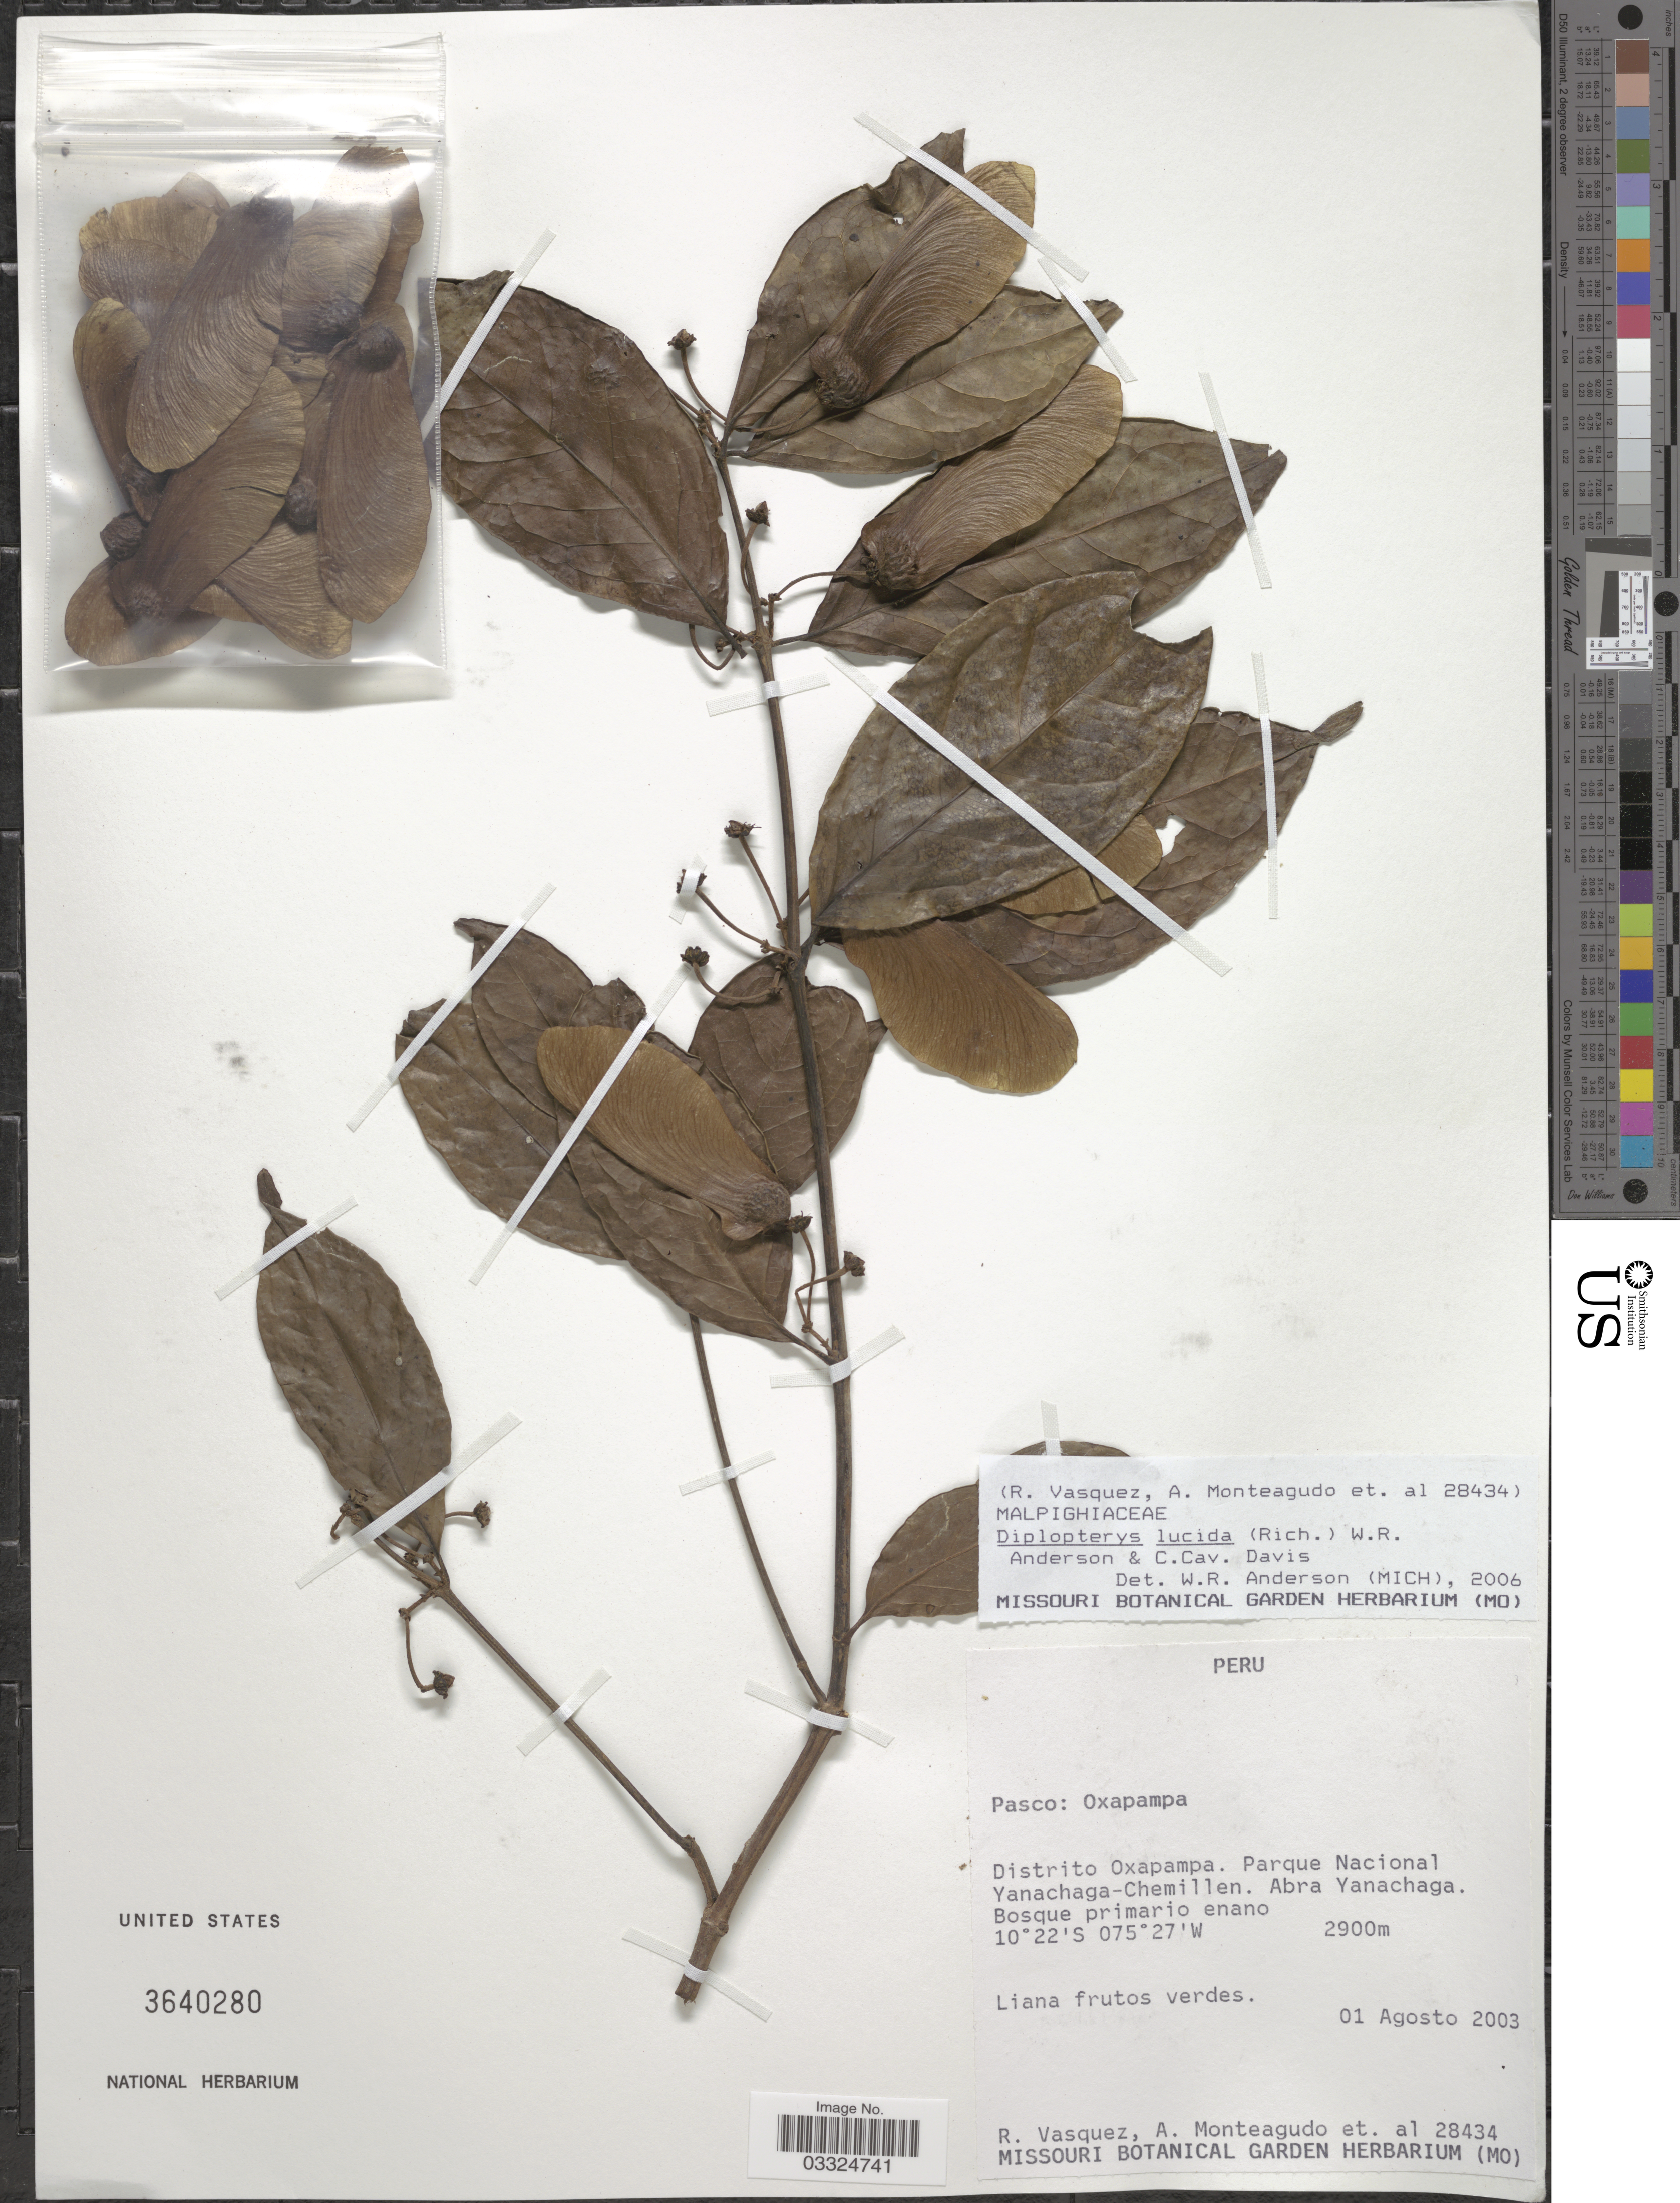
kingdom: Plantae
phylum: Tracheophyta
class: Magnoliopsida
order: Malpighiales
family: Malpighiaceae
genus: Diplopterys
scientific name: Diplopterys lucida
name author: (Nied.) W.R. Anderson & C. Davis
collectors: R. Vasquez, A. Monteagudo & et al.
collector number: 28434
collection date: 2003-08-01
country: Peru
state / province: Pasco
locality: Oxapampa. Distrito Oxapampa. Parque Nacional Yanachaga-Chemillen. Abra Yanachaga.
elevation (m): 2900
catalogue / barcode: US 3640280